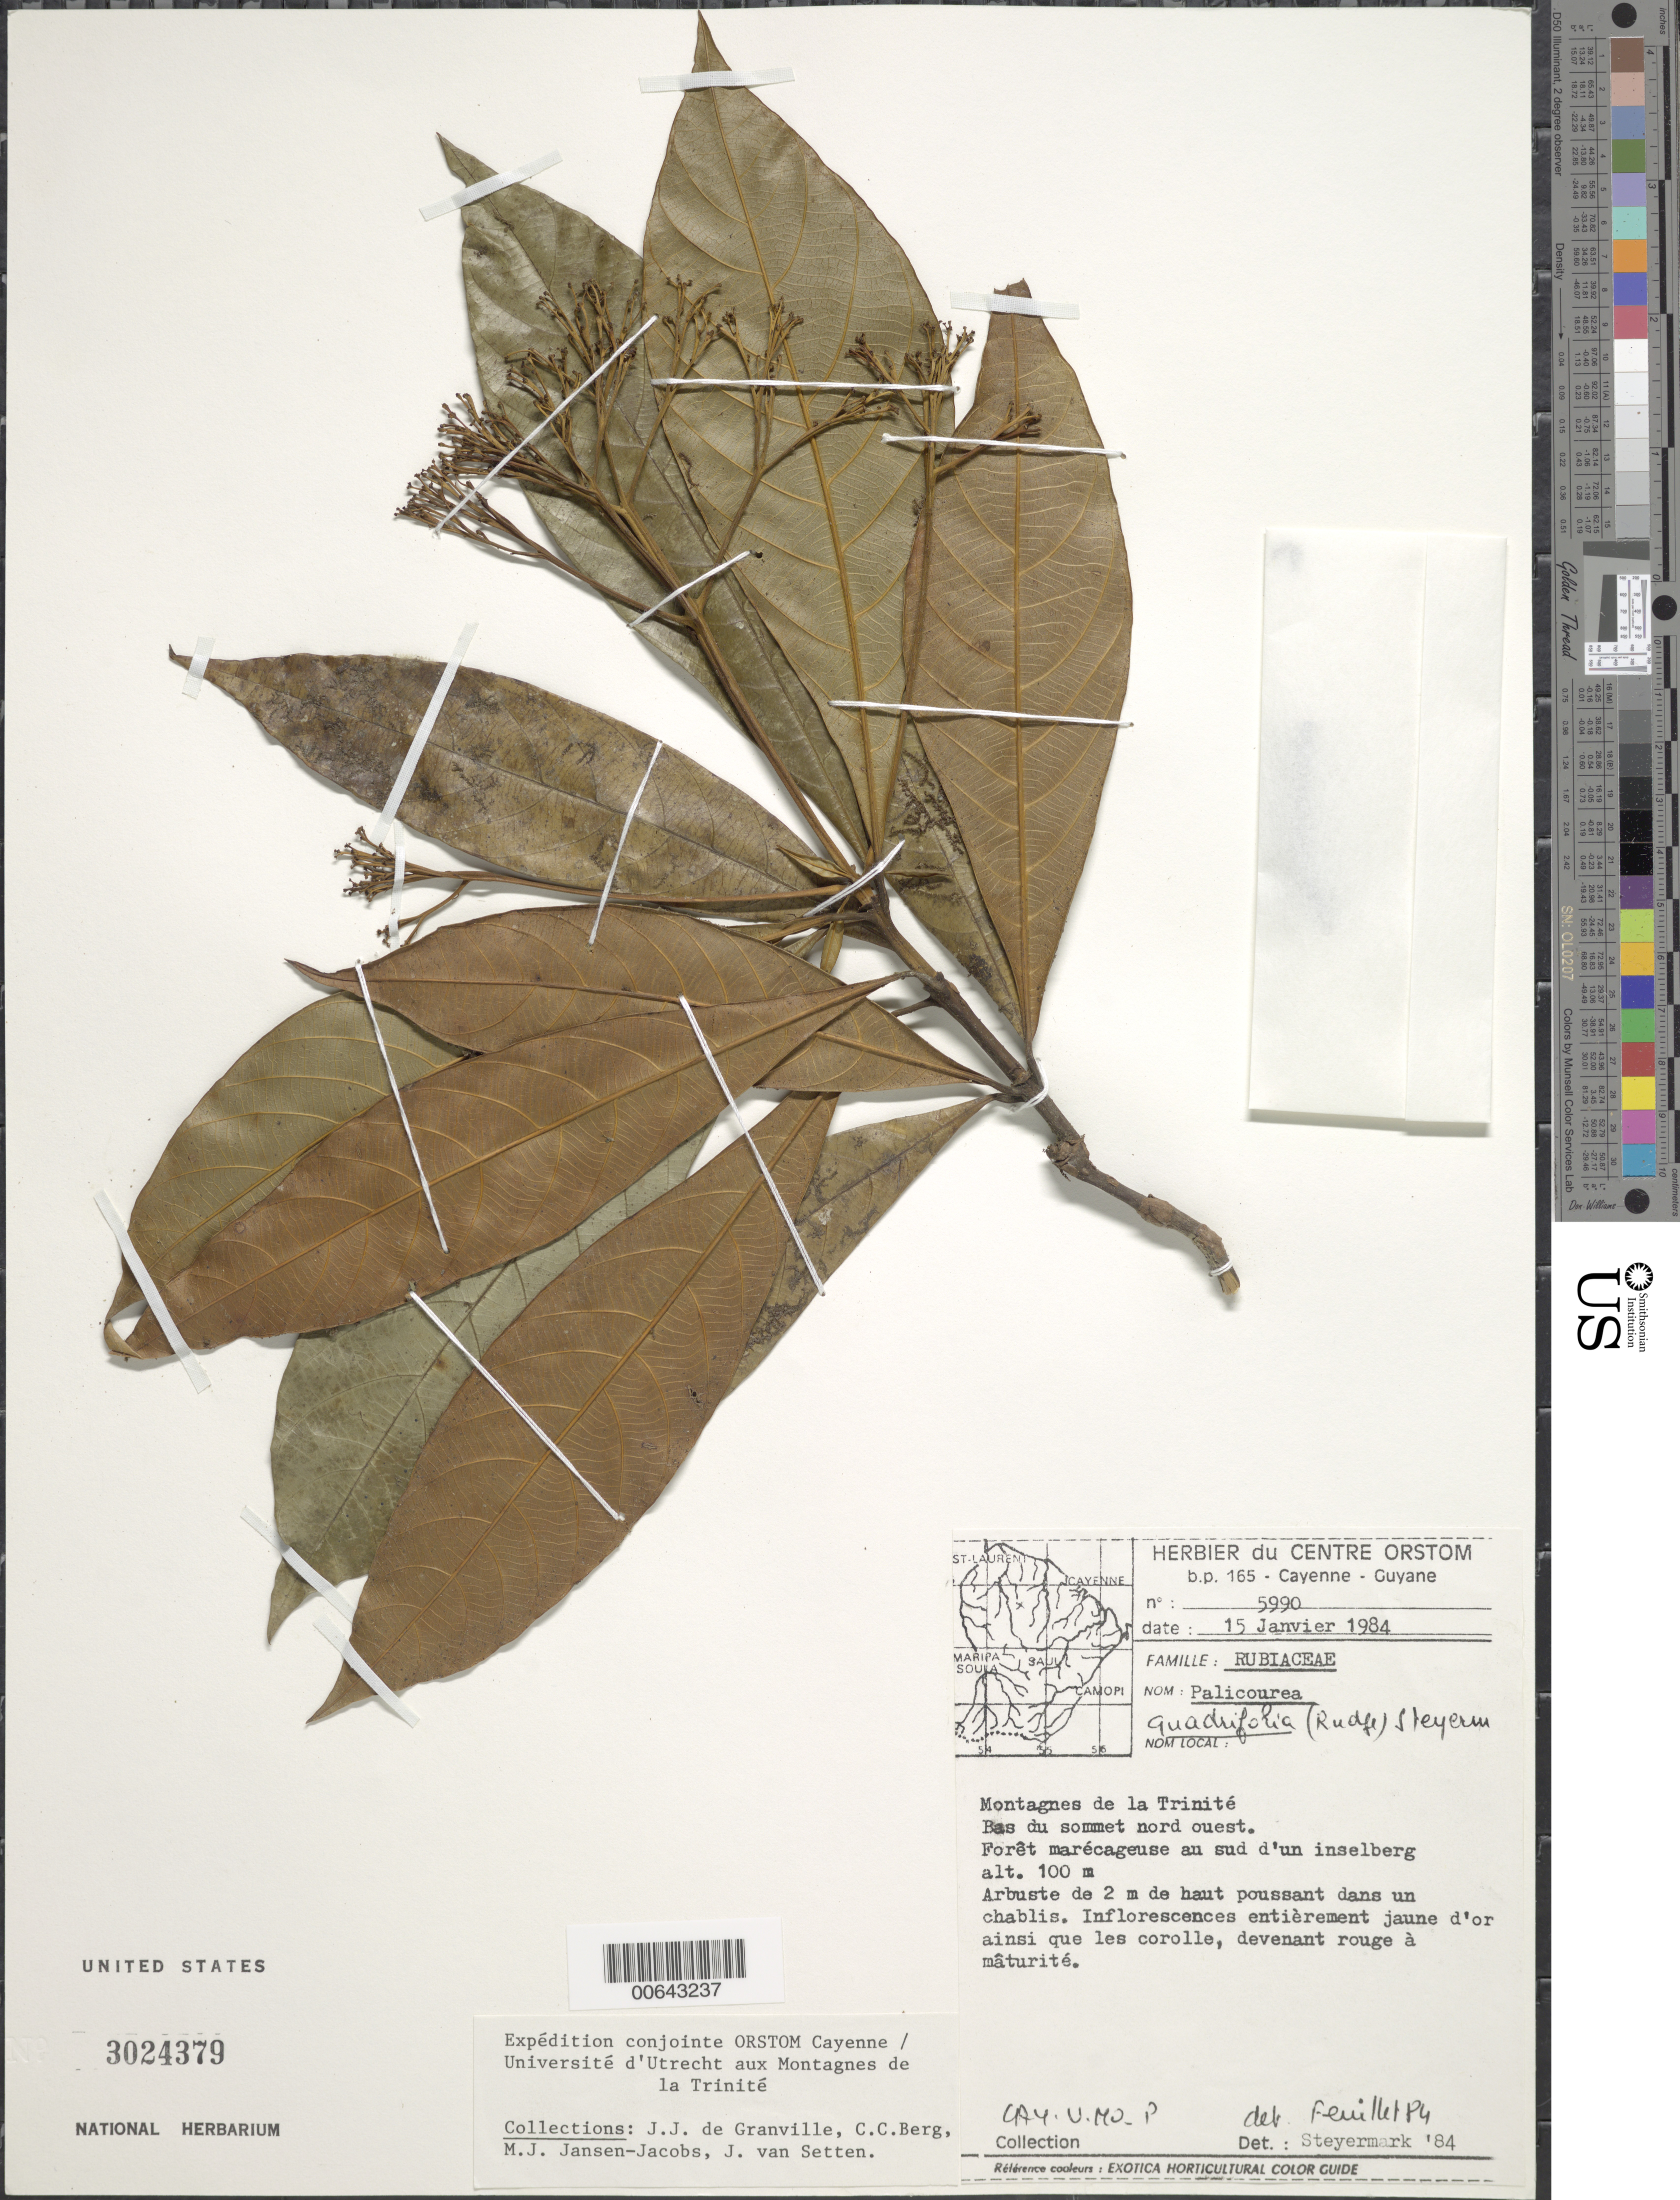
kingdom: Plantae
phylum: Tracheophyta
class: Magnoliopsida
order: Gentianales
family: Rubiaceae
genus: Palicourea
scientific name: Palicourea quadrifolia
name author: (Rudge) DC.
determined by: Feuillet, C.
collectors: J.-J. de Granville, C. C. Berg, M. J. Jansen-Jacobs & J. van Setten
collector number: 5990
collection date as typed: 15-Jan-84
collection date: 1984-01-15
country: French Guiana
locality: Montagnes de la Trinité, sommet nord ouest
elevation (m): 100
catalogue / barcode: US 3024379